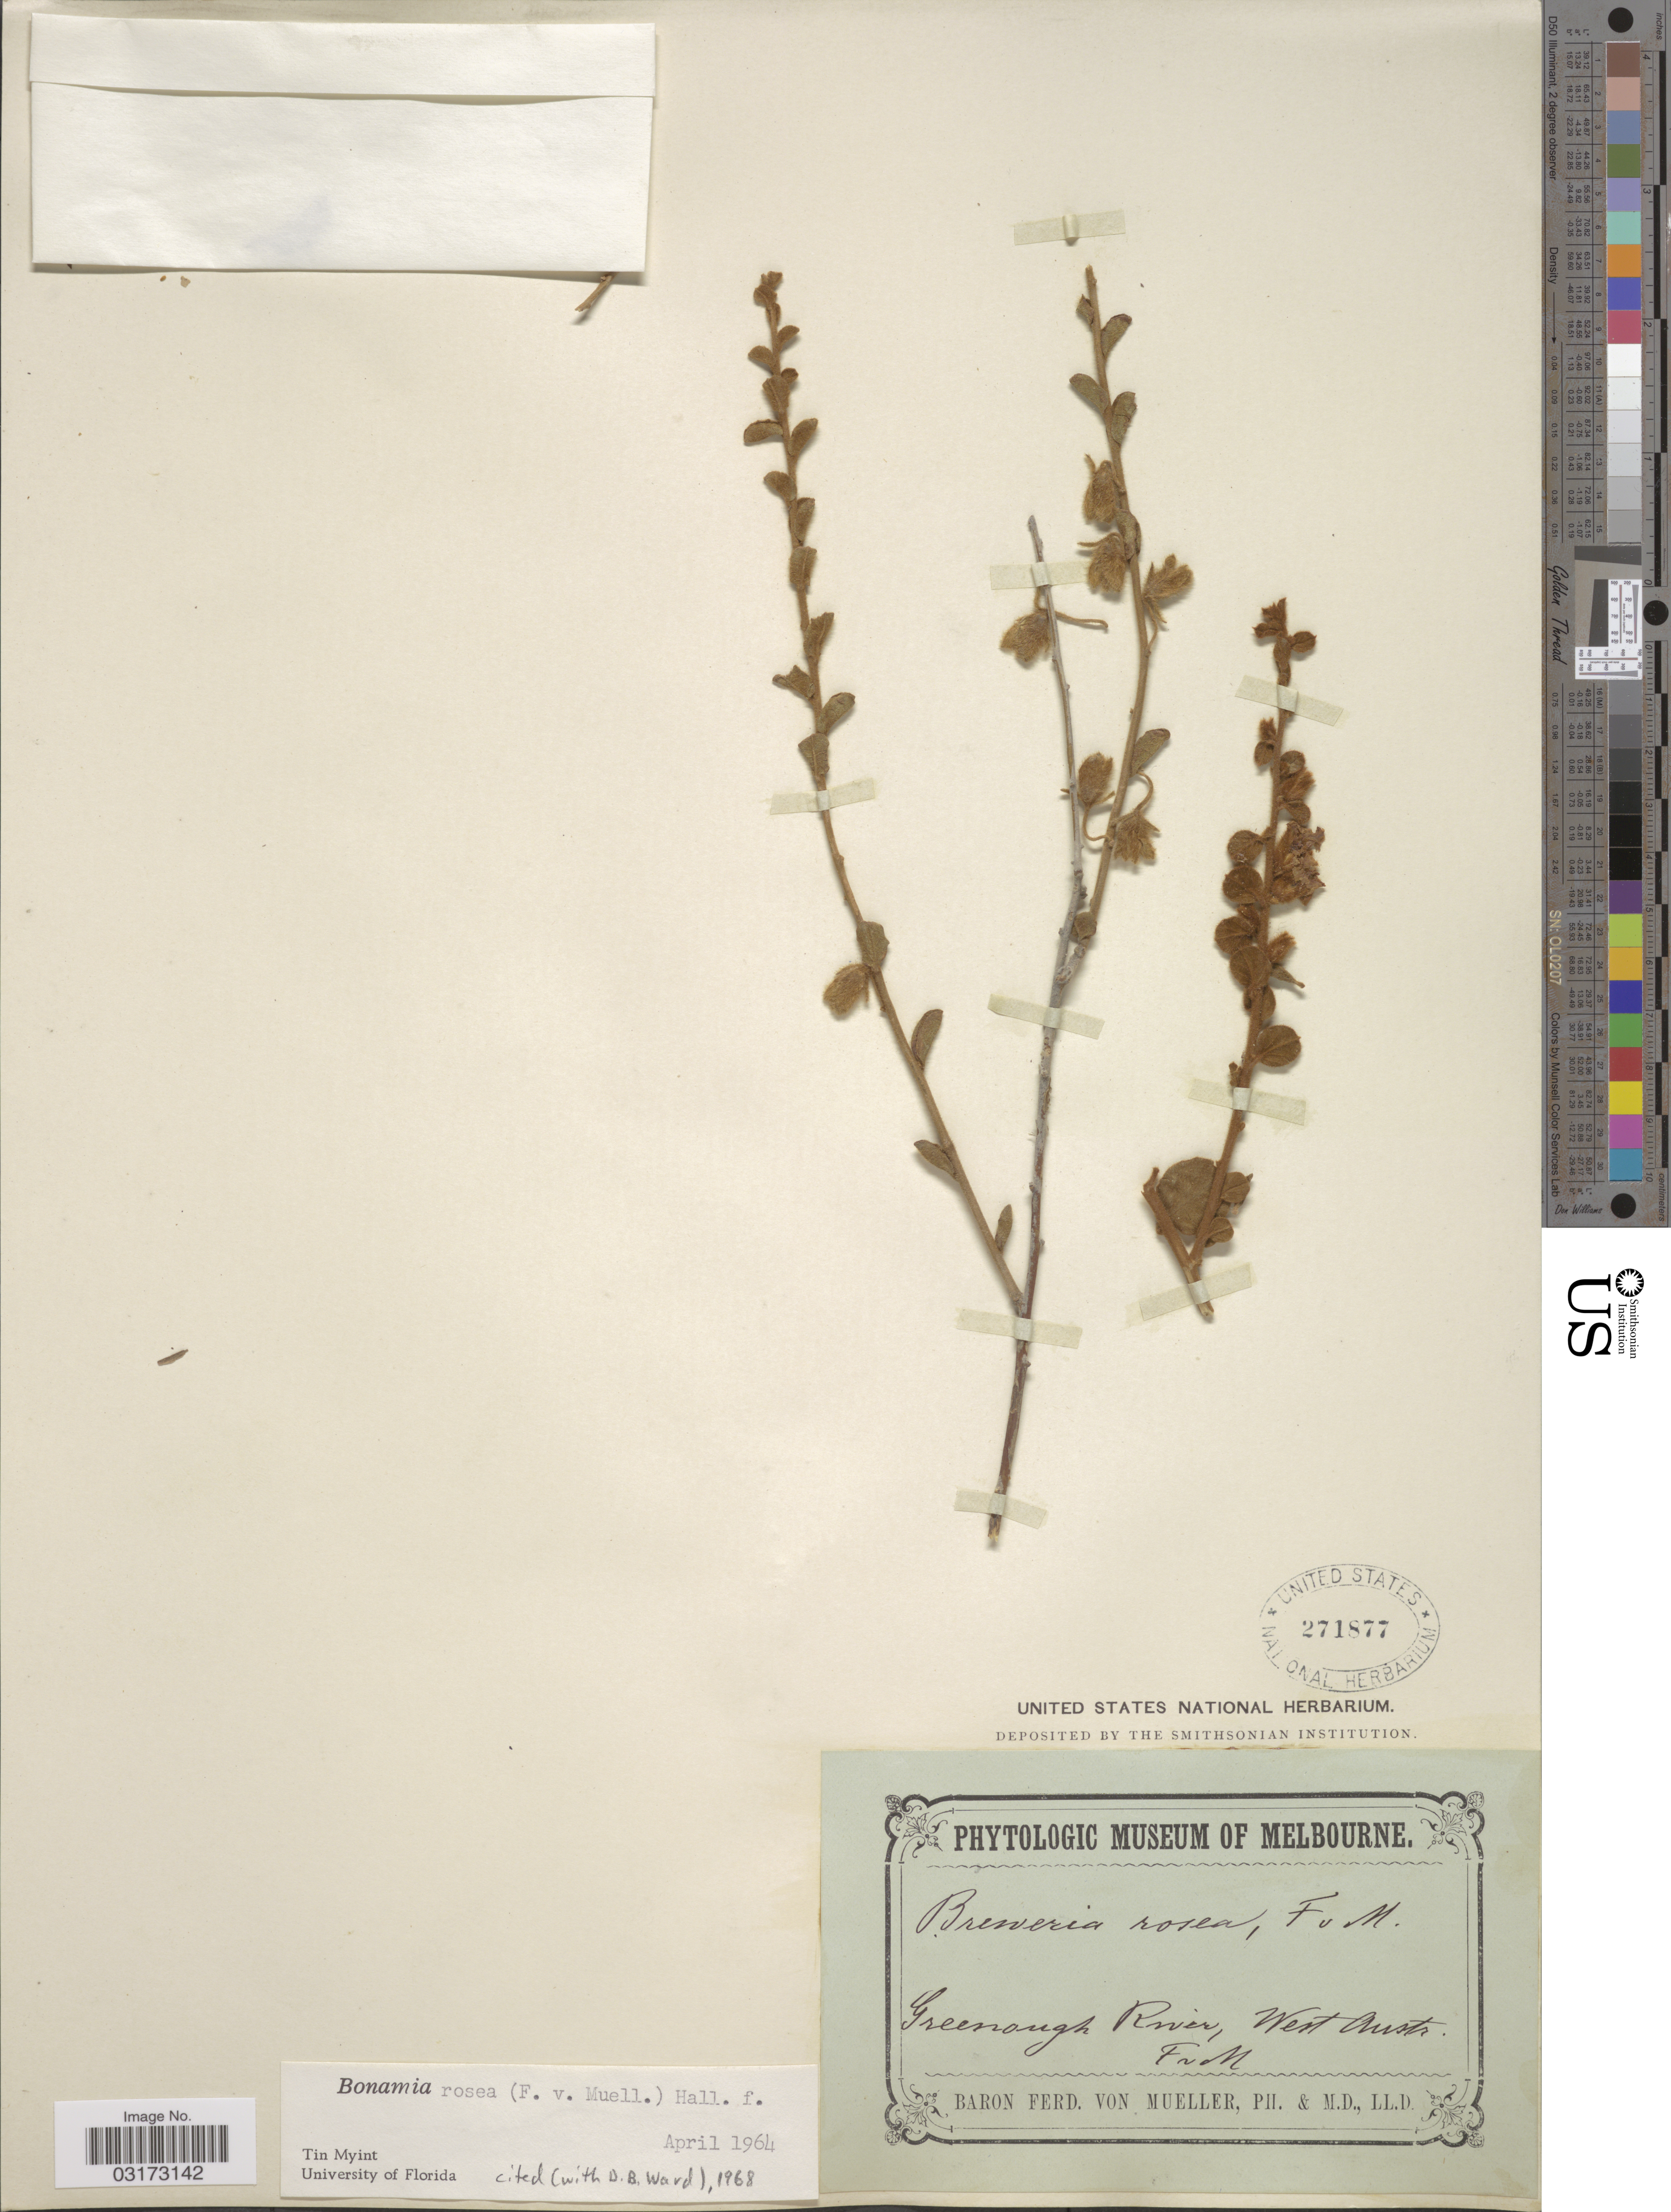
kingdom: Plantae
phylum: Tracheophyta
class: Magnoliopsida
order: Solanales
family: Convolvulaceae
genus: Bonamia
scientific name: Bonamia rosea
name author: Hall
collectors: F. Mueller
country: Australia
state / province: Western Australia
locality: Greenough River, West Austr.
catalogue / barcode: US 271877